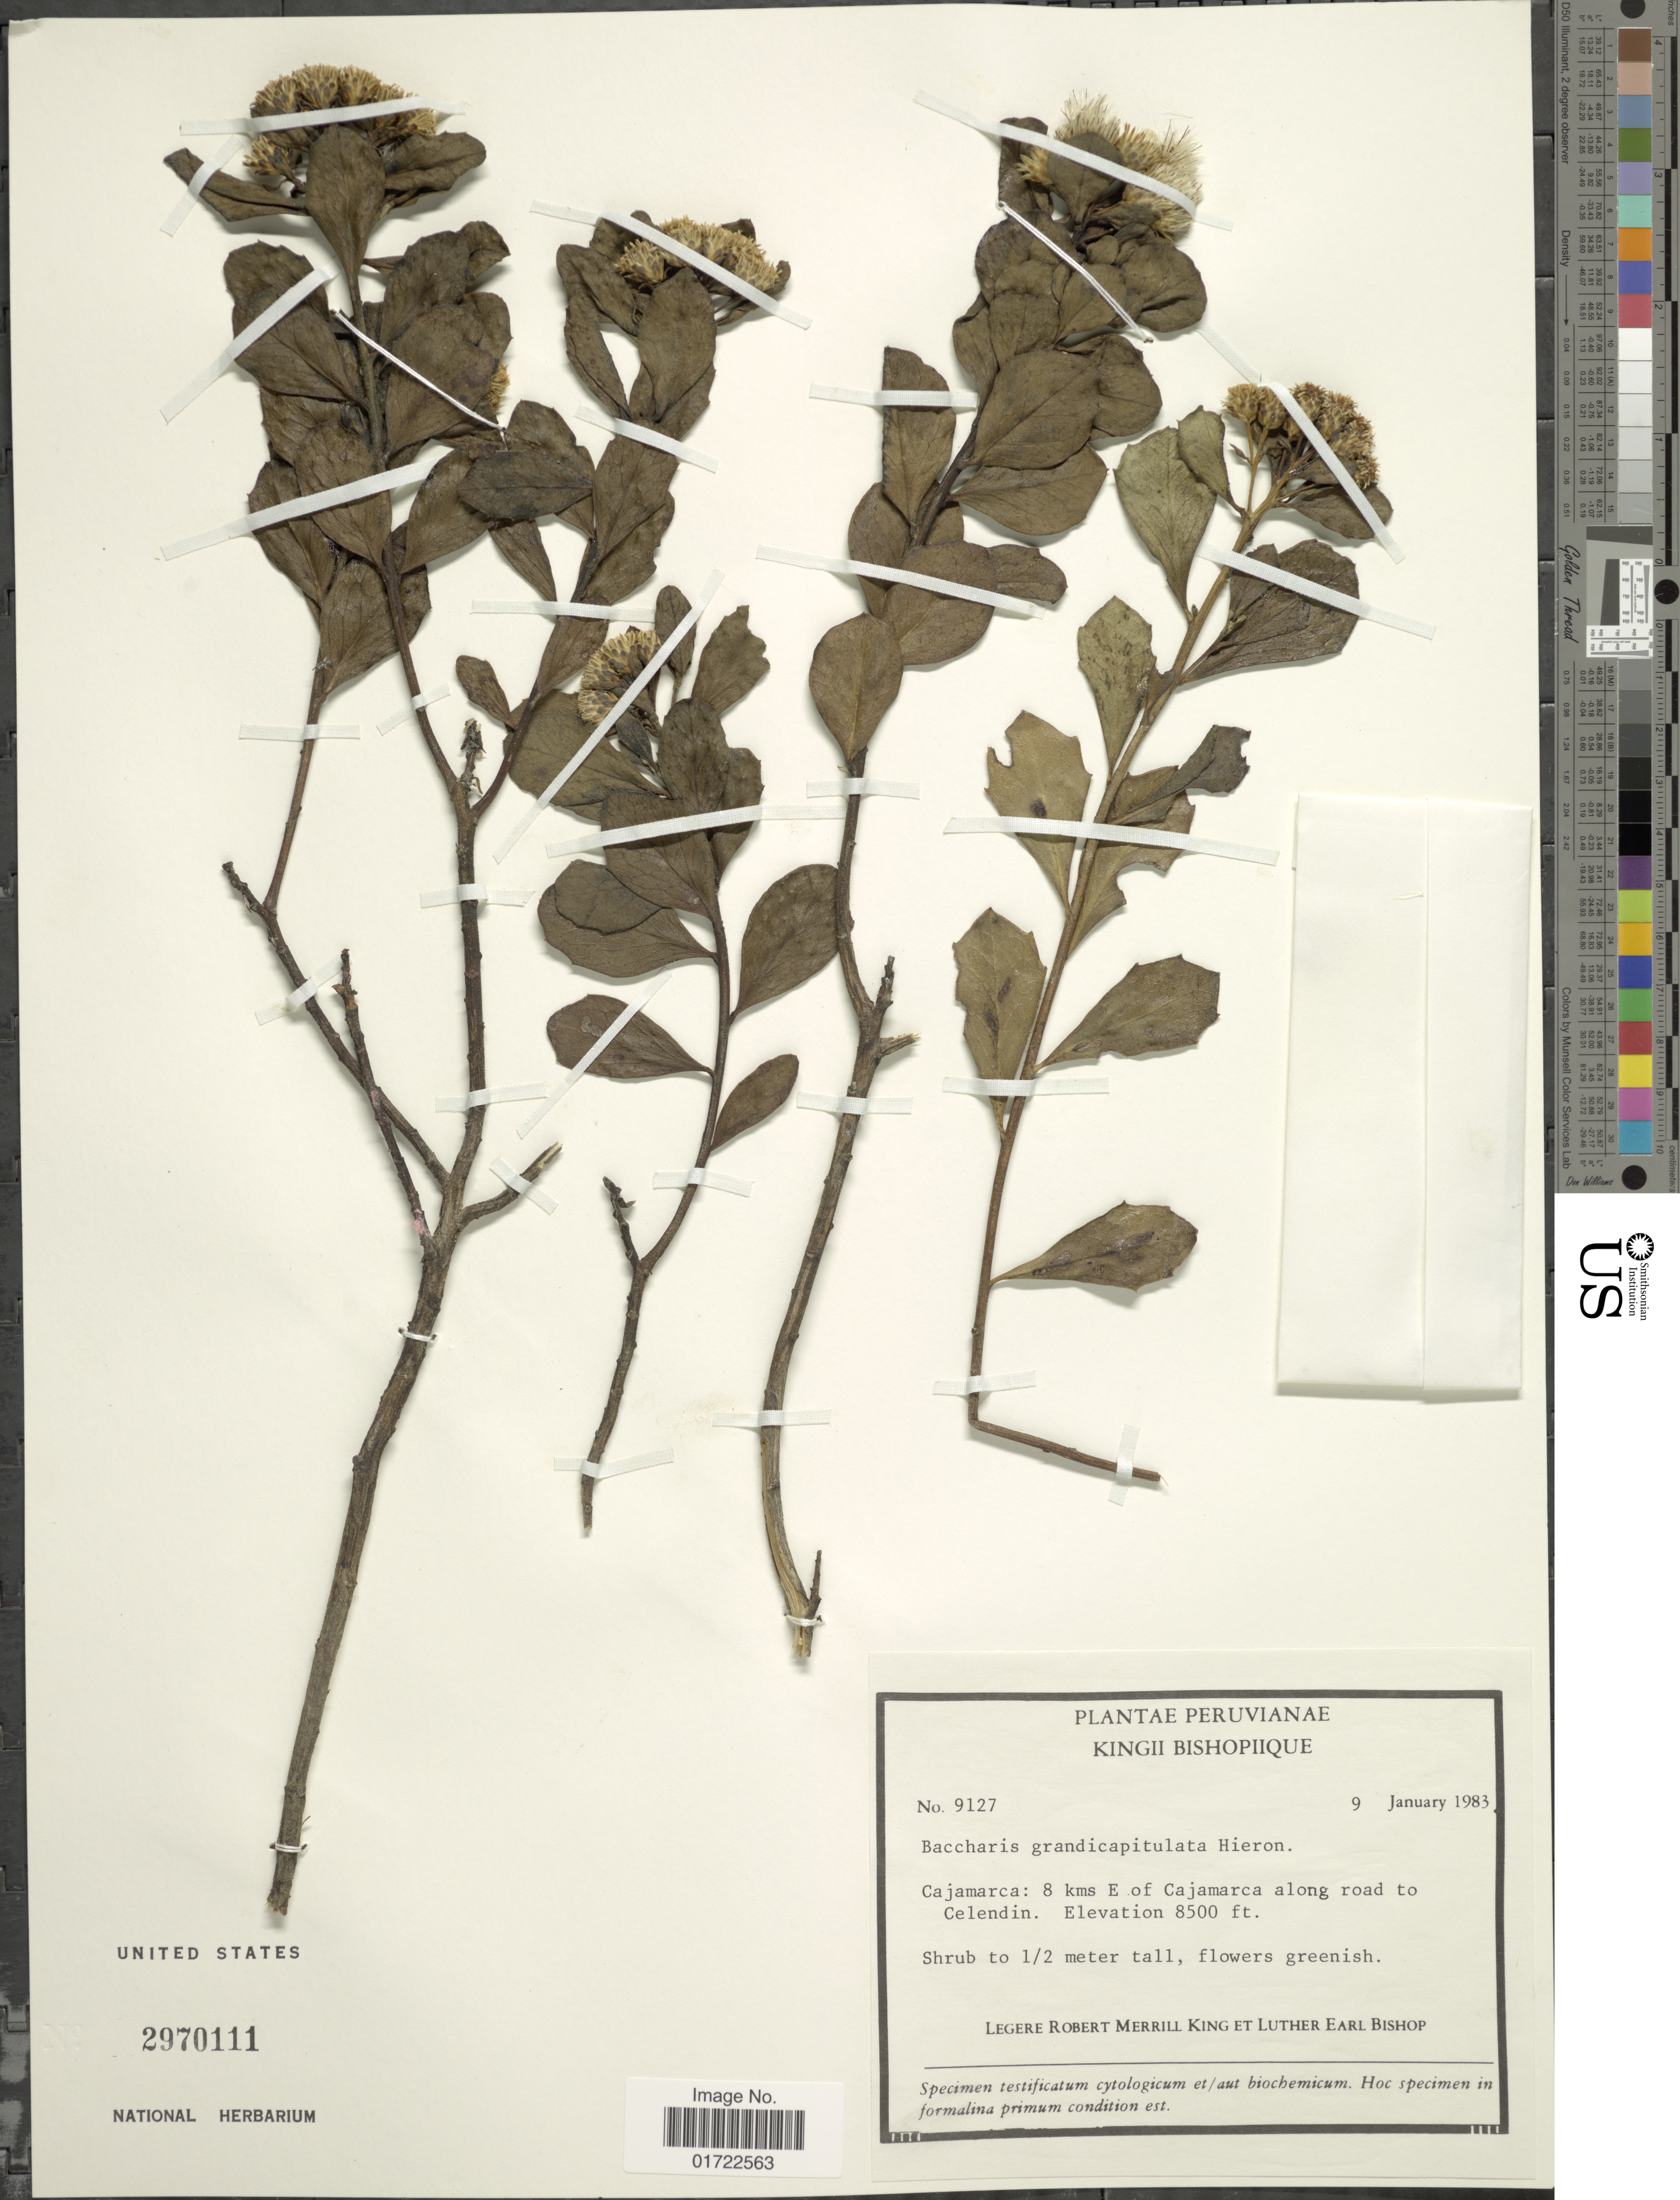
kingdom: Plantae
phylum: Tracheophyta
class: Magnoliopsida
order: Asterales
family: Asteraceae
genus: Baccharis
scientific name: Baccharis grandicapitulata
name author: Hieron.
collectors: R. M. King & L. E. Bishop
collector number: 9127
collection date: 1983-01-09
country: Peru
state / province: Cajamarca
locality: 8 kms E of Cajamarca along road to Celendin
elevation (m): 2591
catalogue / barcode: US 2970111